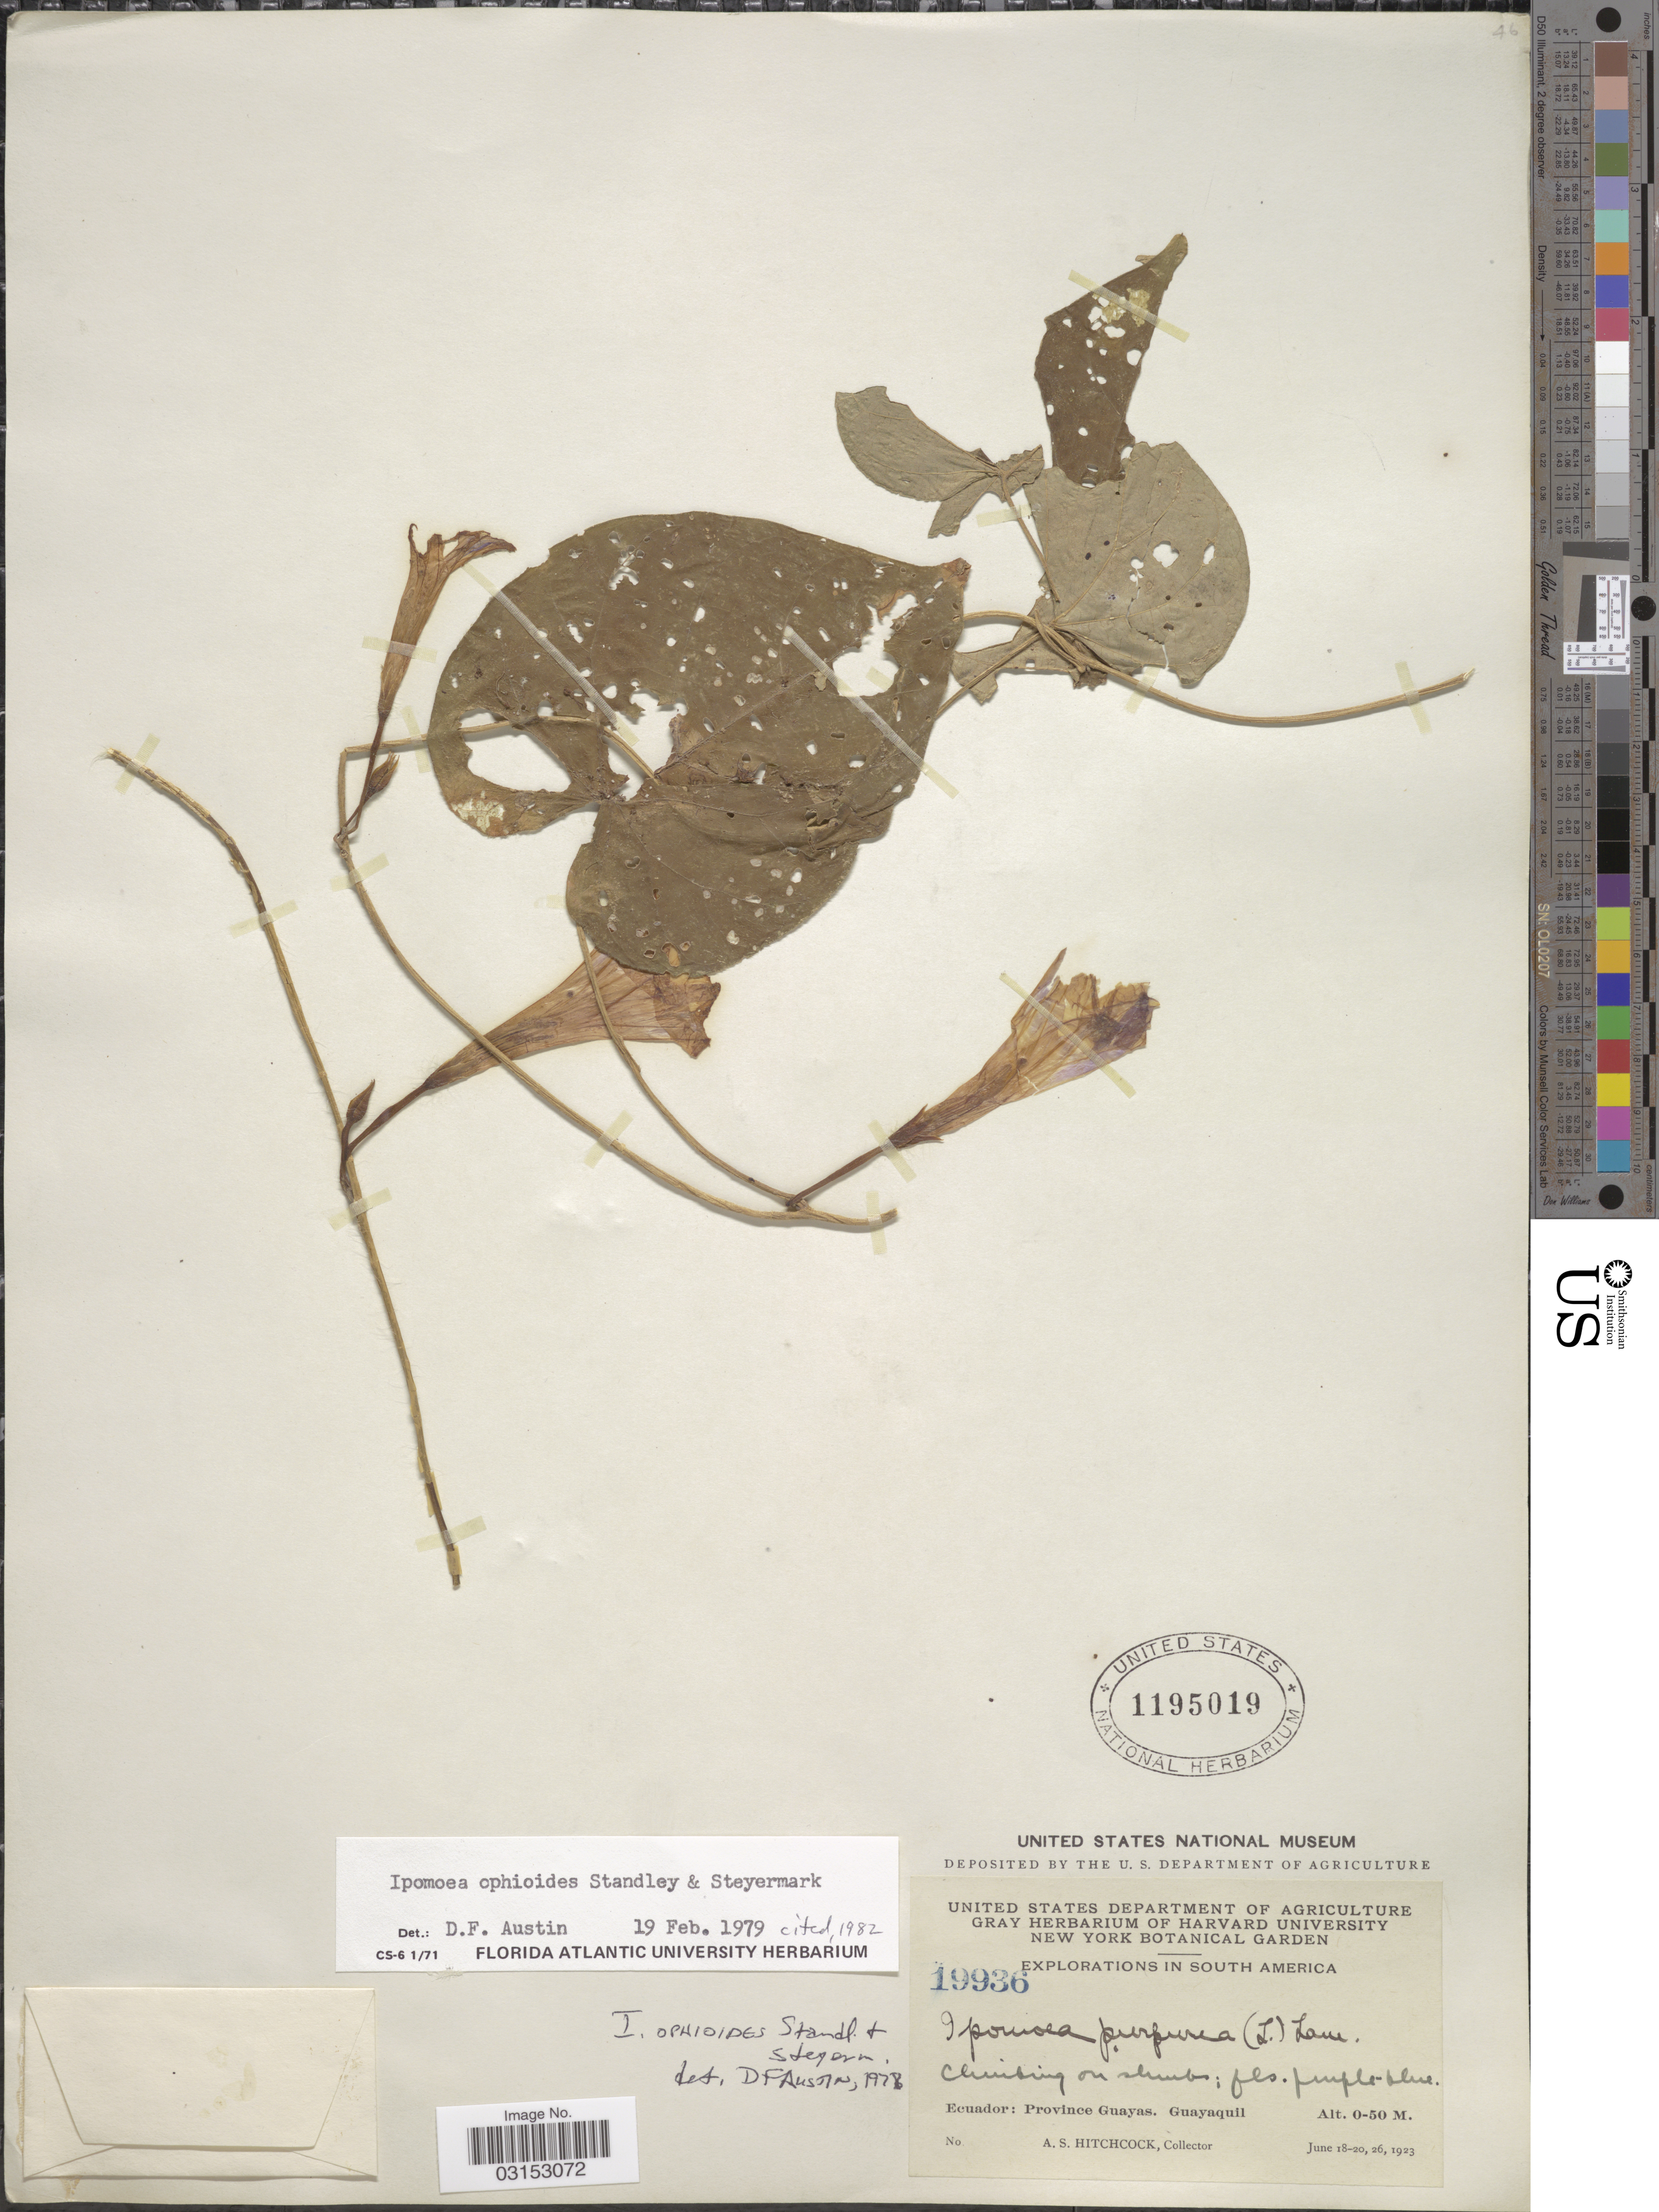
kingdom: Plantae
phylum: Tracheophyta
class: Magnoliopsida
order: Solanales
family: Convolvulaceae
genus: Ipomoea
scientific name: Ipomoea ophiodes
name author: Standl. & Steyerm.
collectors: A. S. Hitchcock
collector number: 19936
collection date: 1923-06-18/1923-06-26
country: Ecuador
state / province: Guayas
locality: Guayaquil.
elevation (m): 0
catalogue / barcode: US 1195019